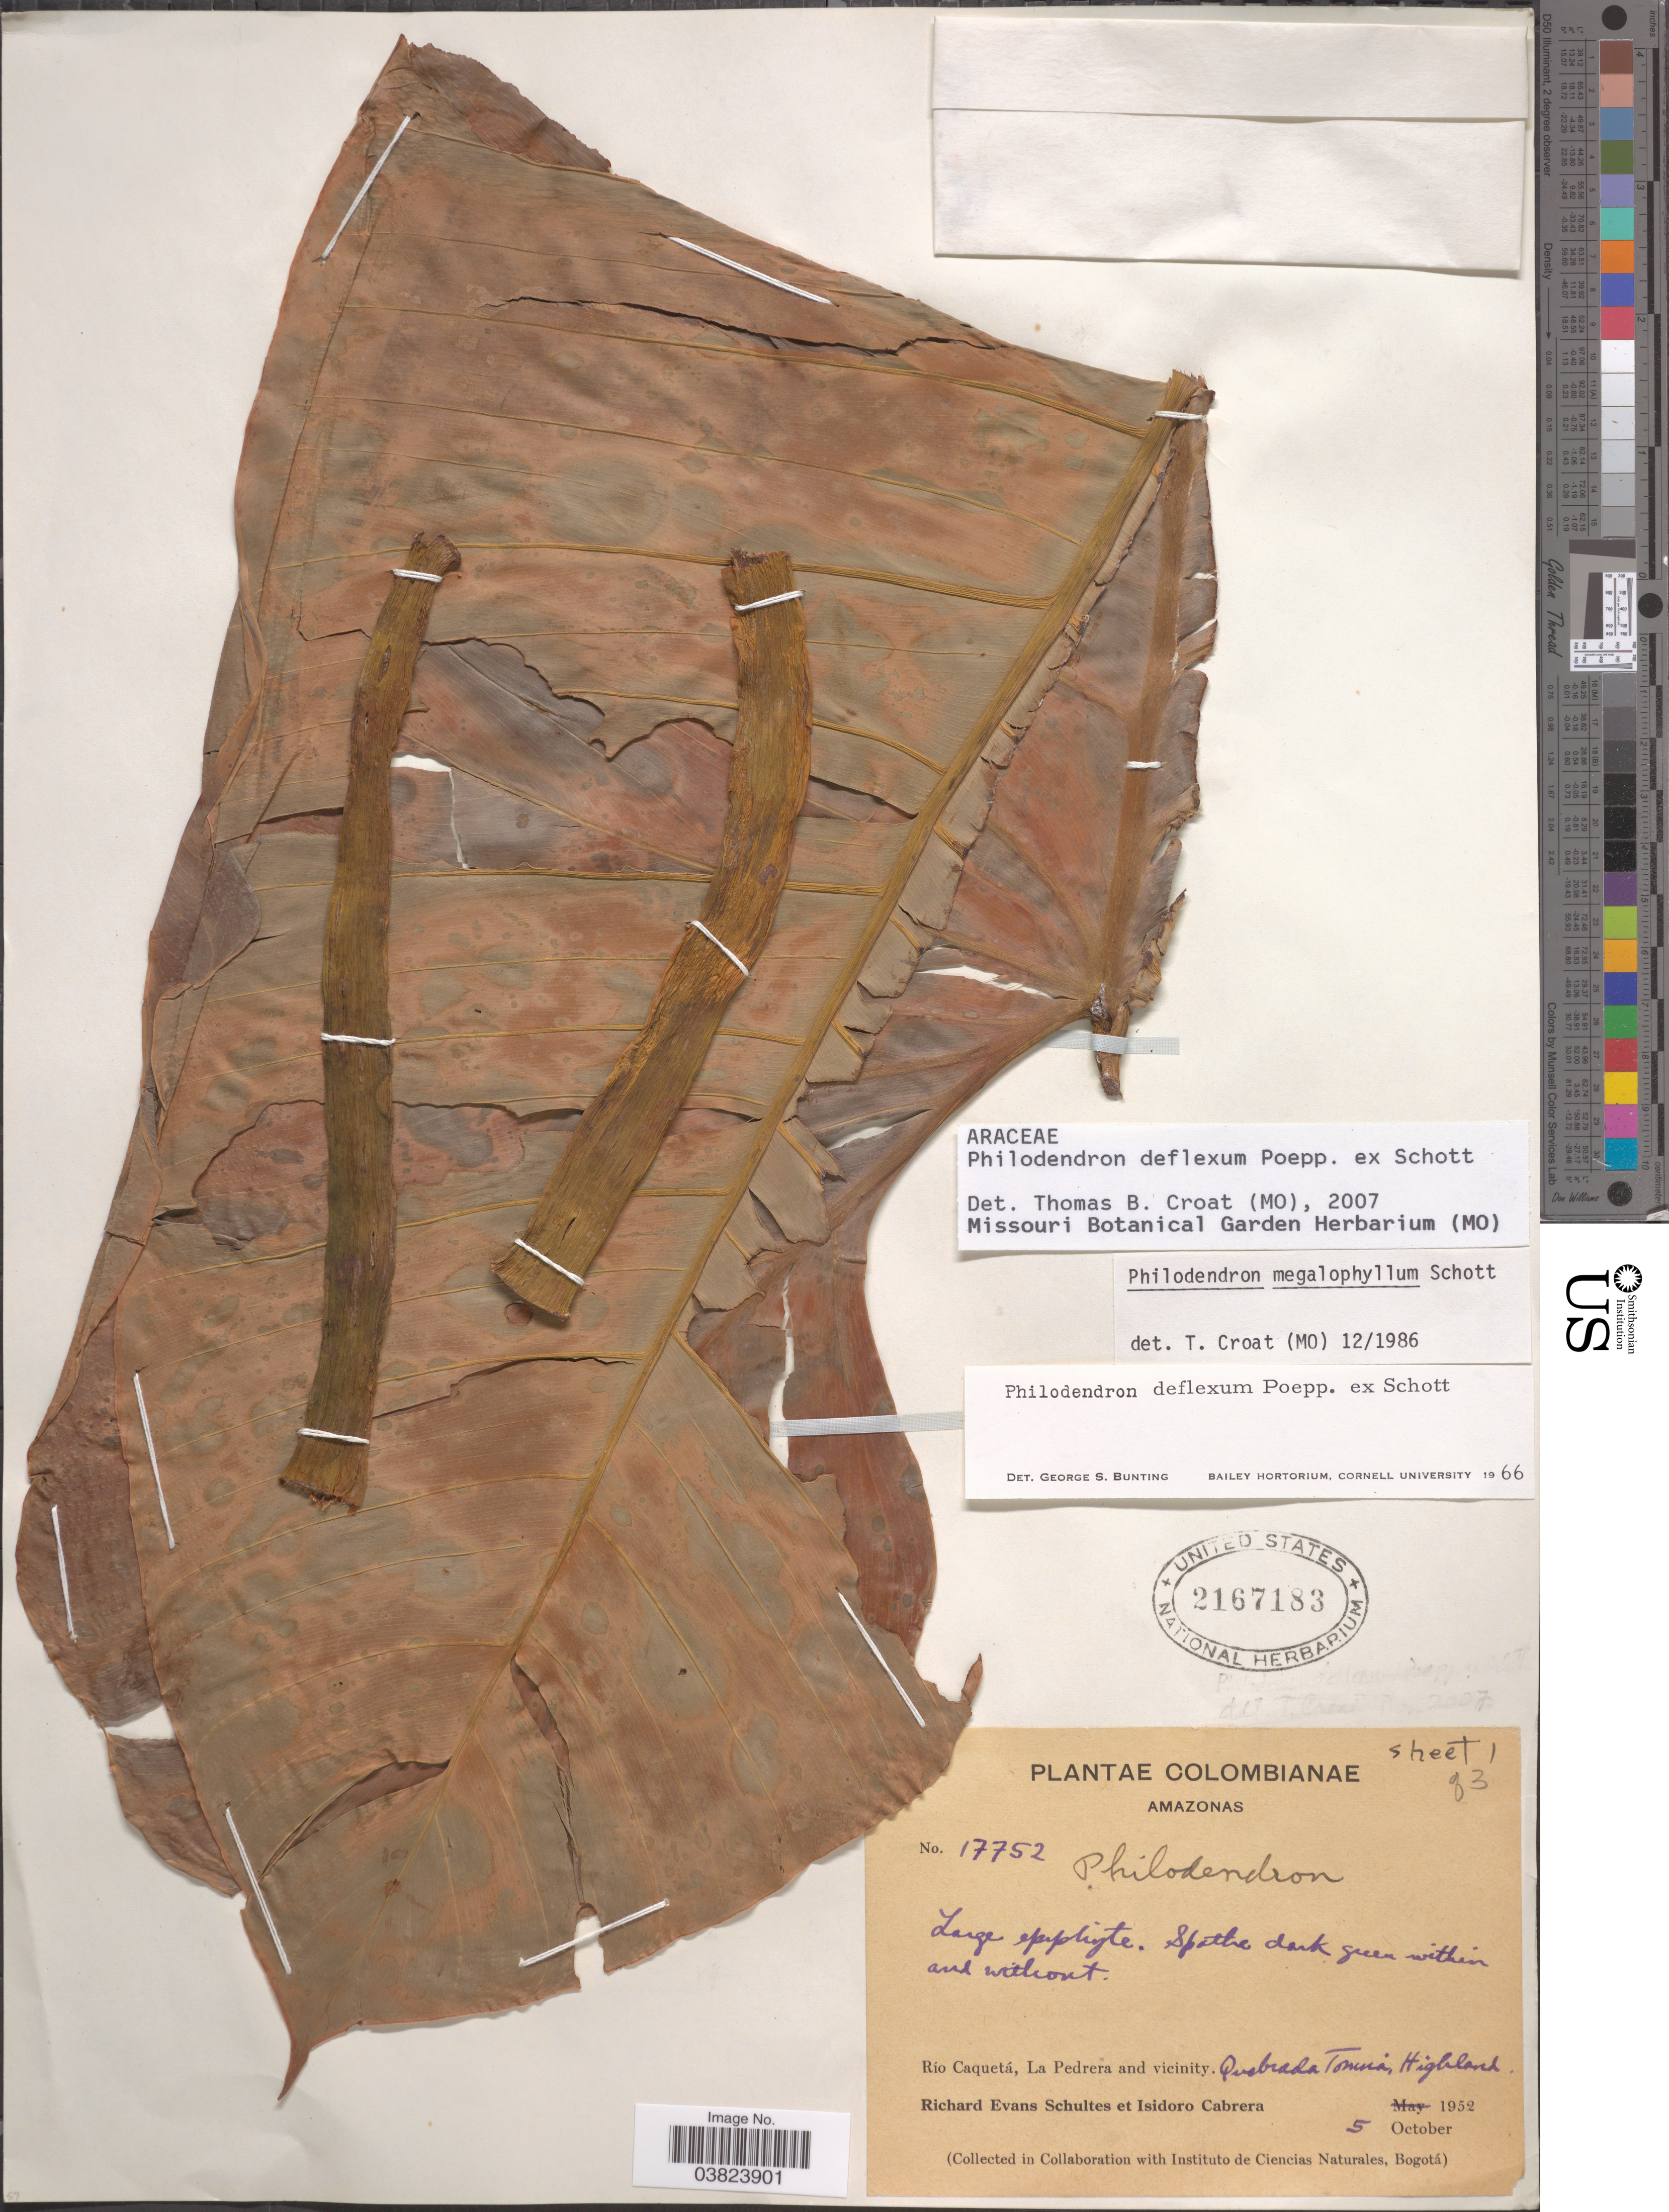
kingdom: Plantae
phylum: Tracheophyta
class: Liliopsida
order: Alismatales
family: Araceae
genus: Philodendron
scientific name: Philodendron deflexum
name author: Poepp. ex Schott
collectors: R. E. Schultes & I. Cabrera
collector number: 17752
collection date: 1952-10-05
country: Colombia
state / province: Amazônas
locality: Río Caquetá, La Pedrera and vicinity. Quebrada Tonina, Highland.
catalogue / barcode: US 2167183